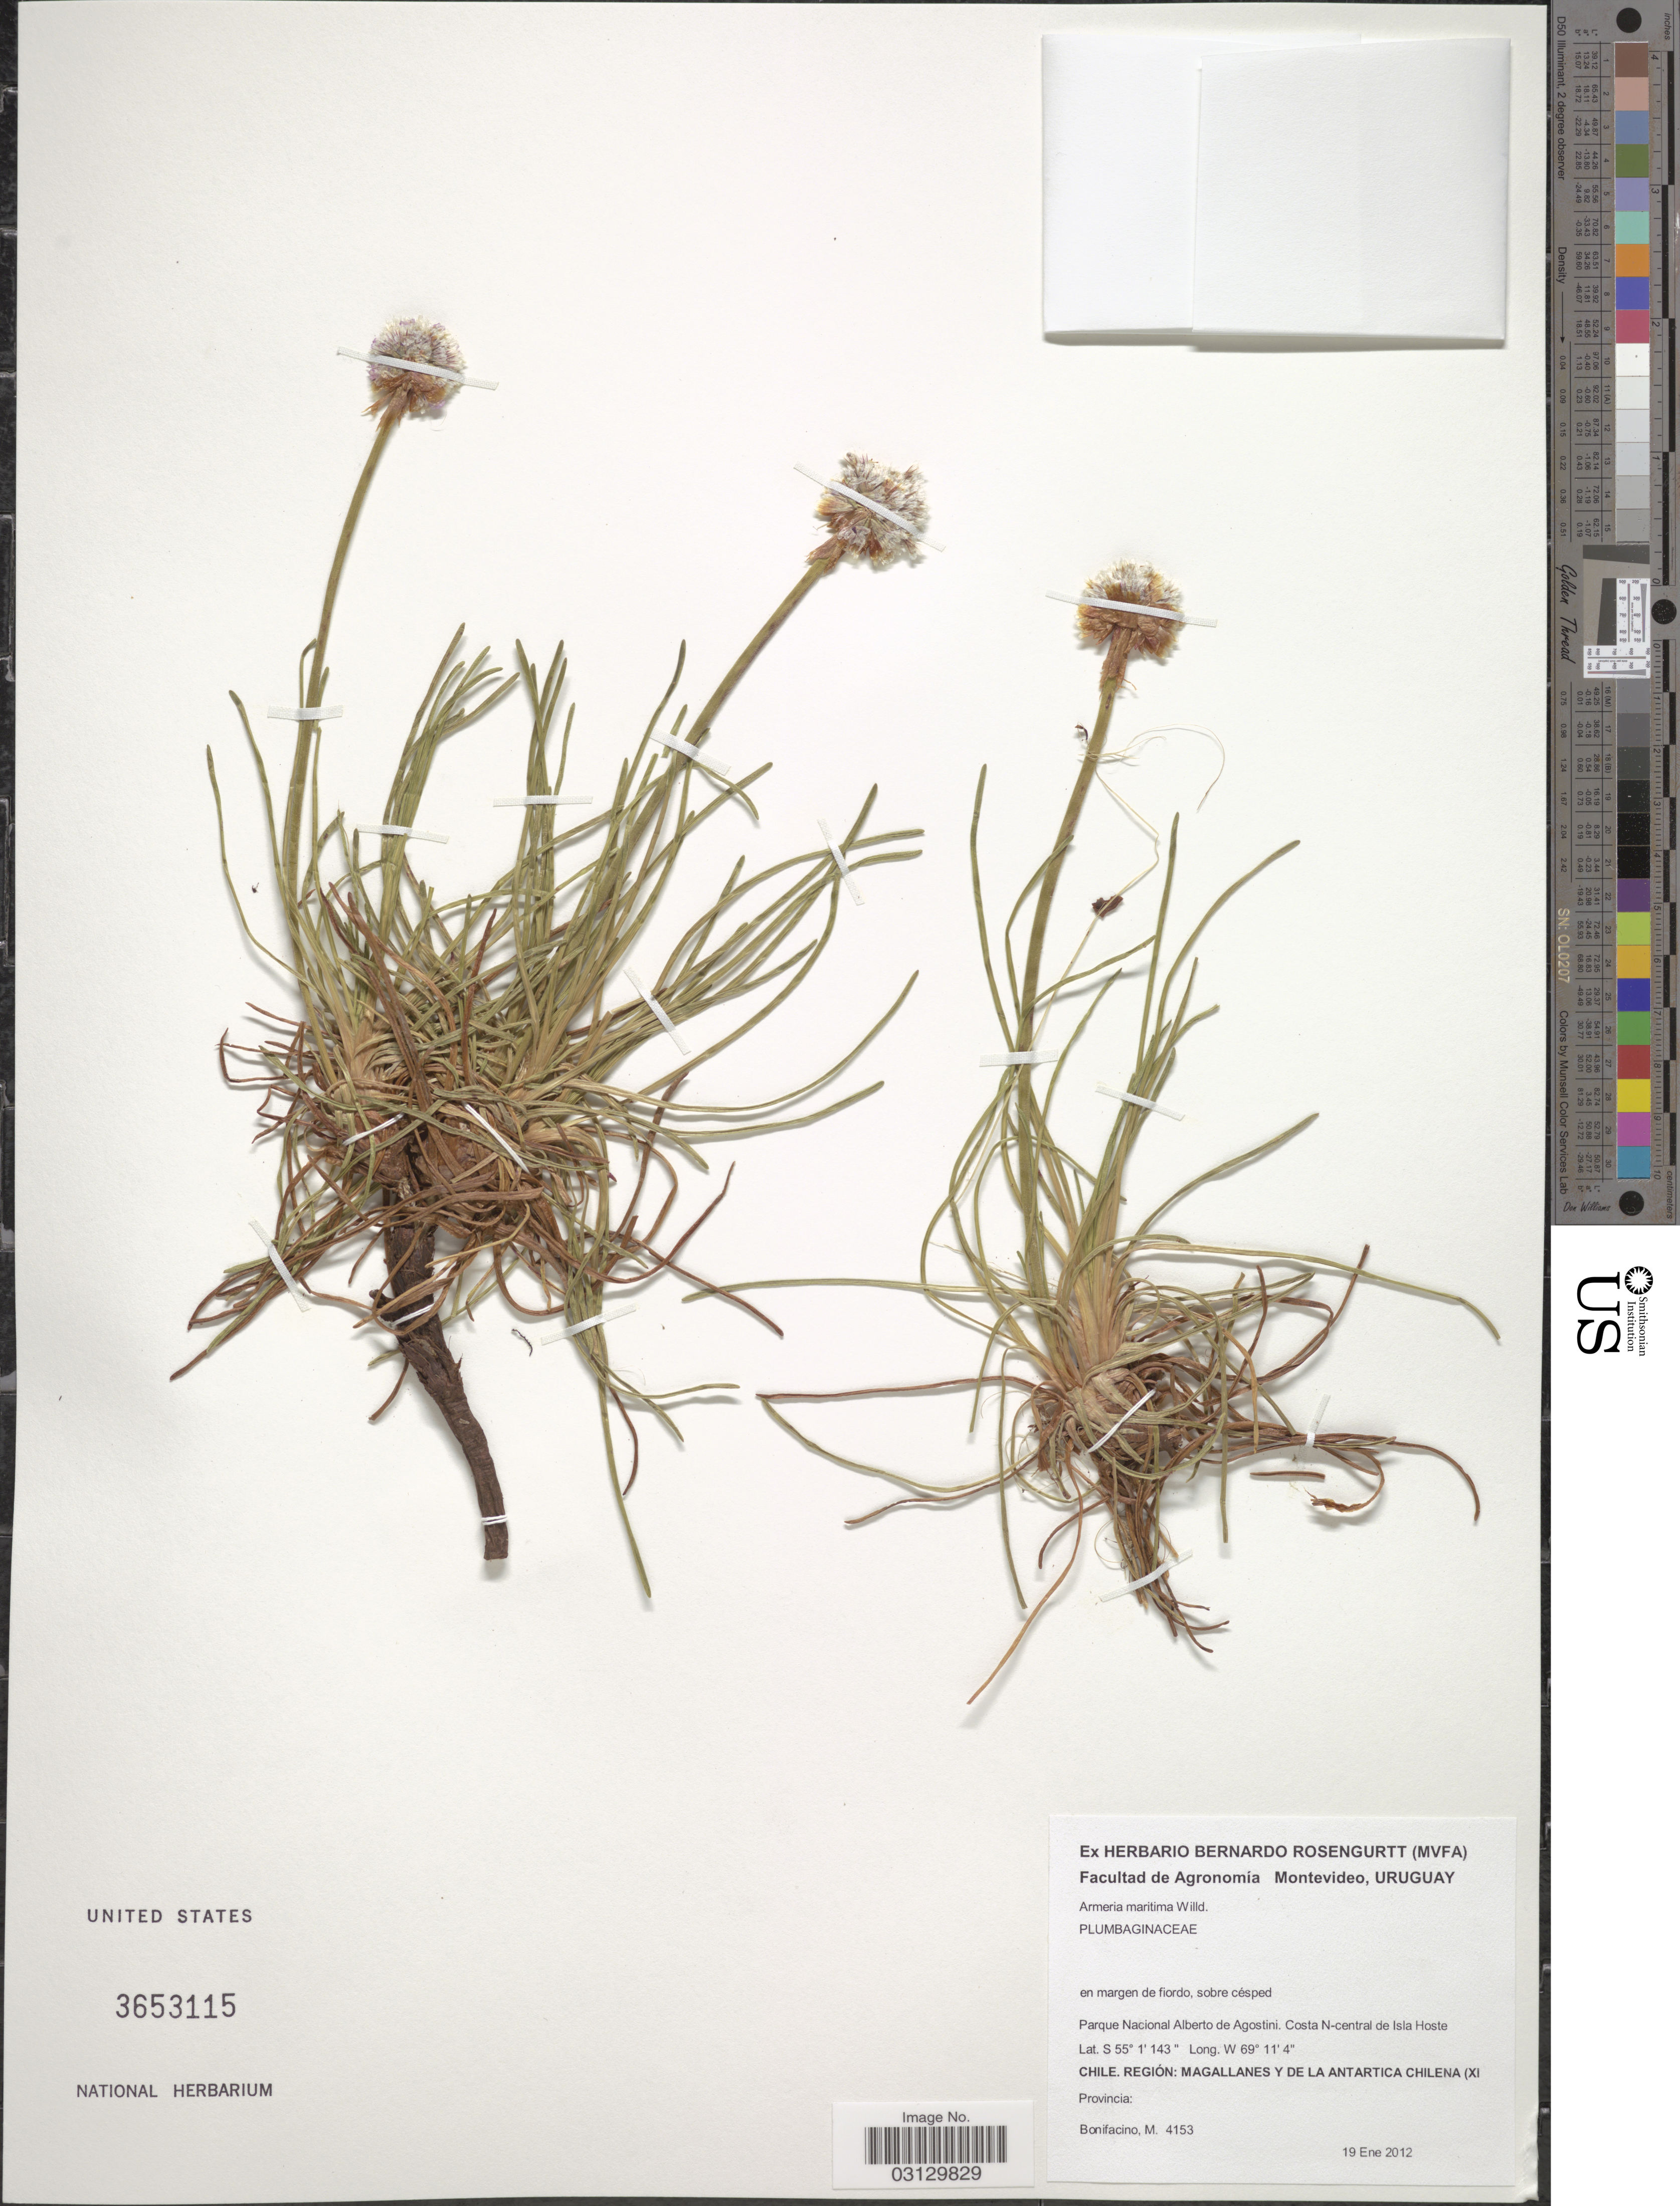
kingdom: Plantae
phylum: Tracheophyta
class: Magnoliopsida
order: Caryophyllales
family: Plumbaginaceae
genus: Armeria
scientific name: Armeria maritima subsp. andina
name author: (Poepp. ex Boiss.) D.M. Moore & H.O. Yates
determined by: Strong, M. T., (US), Smithsonian Institution - National Museum of Natural History (UNITED STATES)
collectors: M. Bonifacino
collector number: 4153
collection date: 2012-01-19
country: Chile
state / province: Magallanes y de la Antártica Chilena (XII)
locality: Parque Nacional Alberto de Agostini. Costa N-central de Isla Hoste.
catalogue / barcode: US 3653115